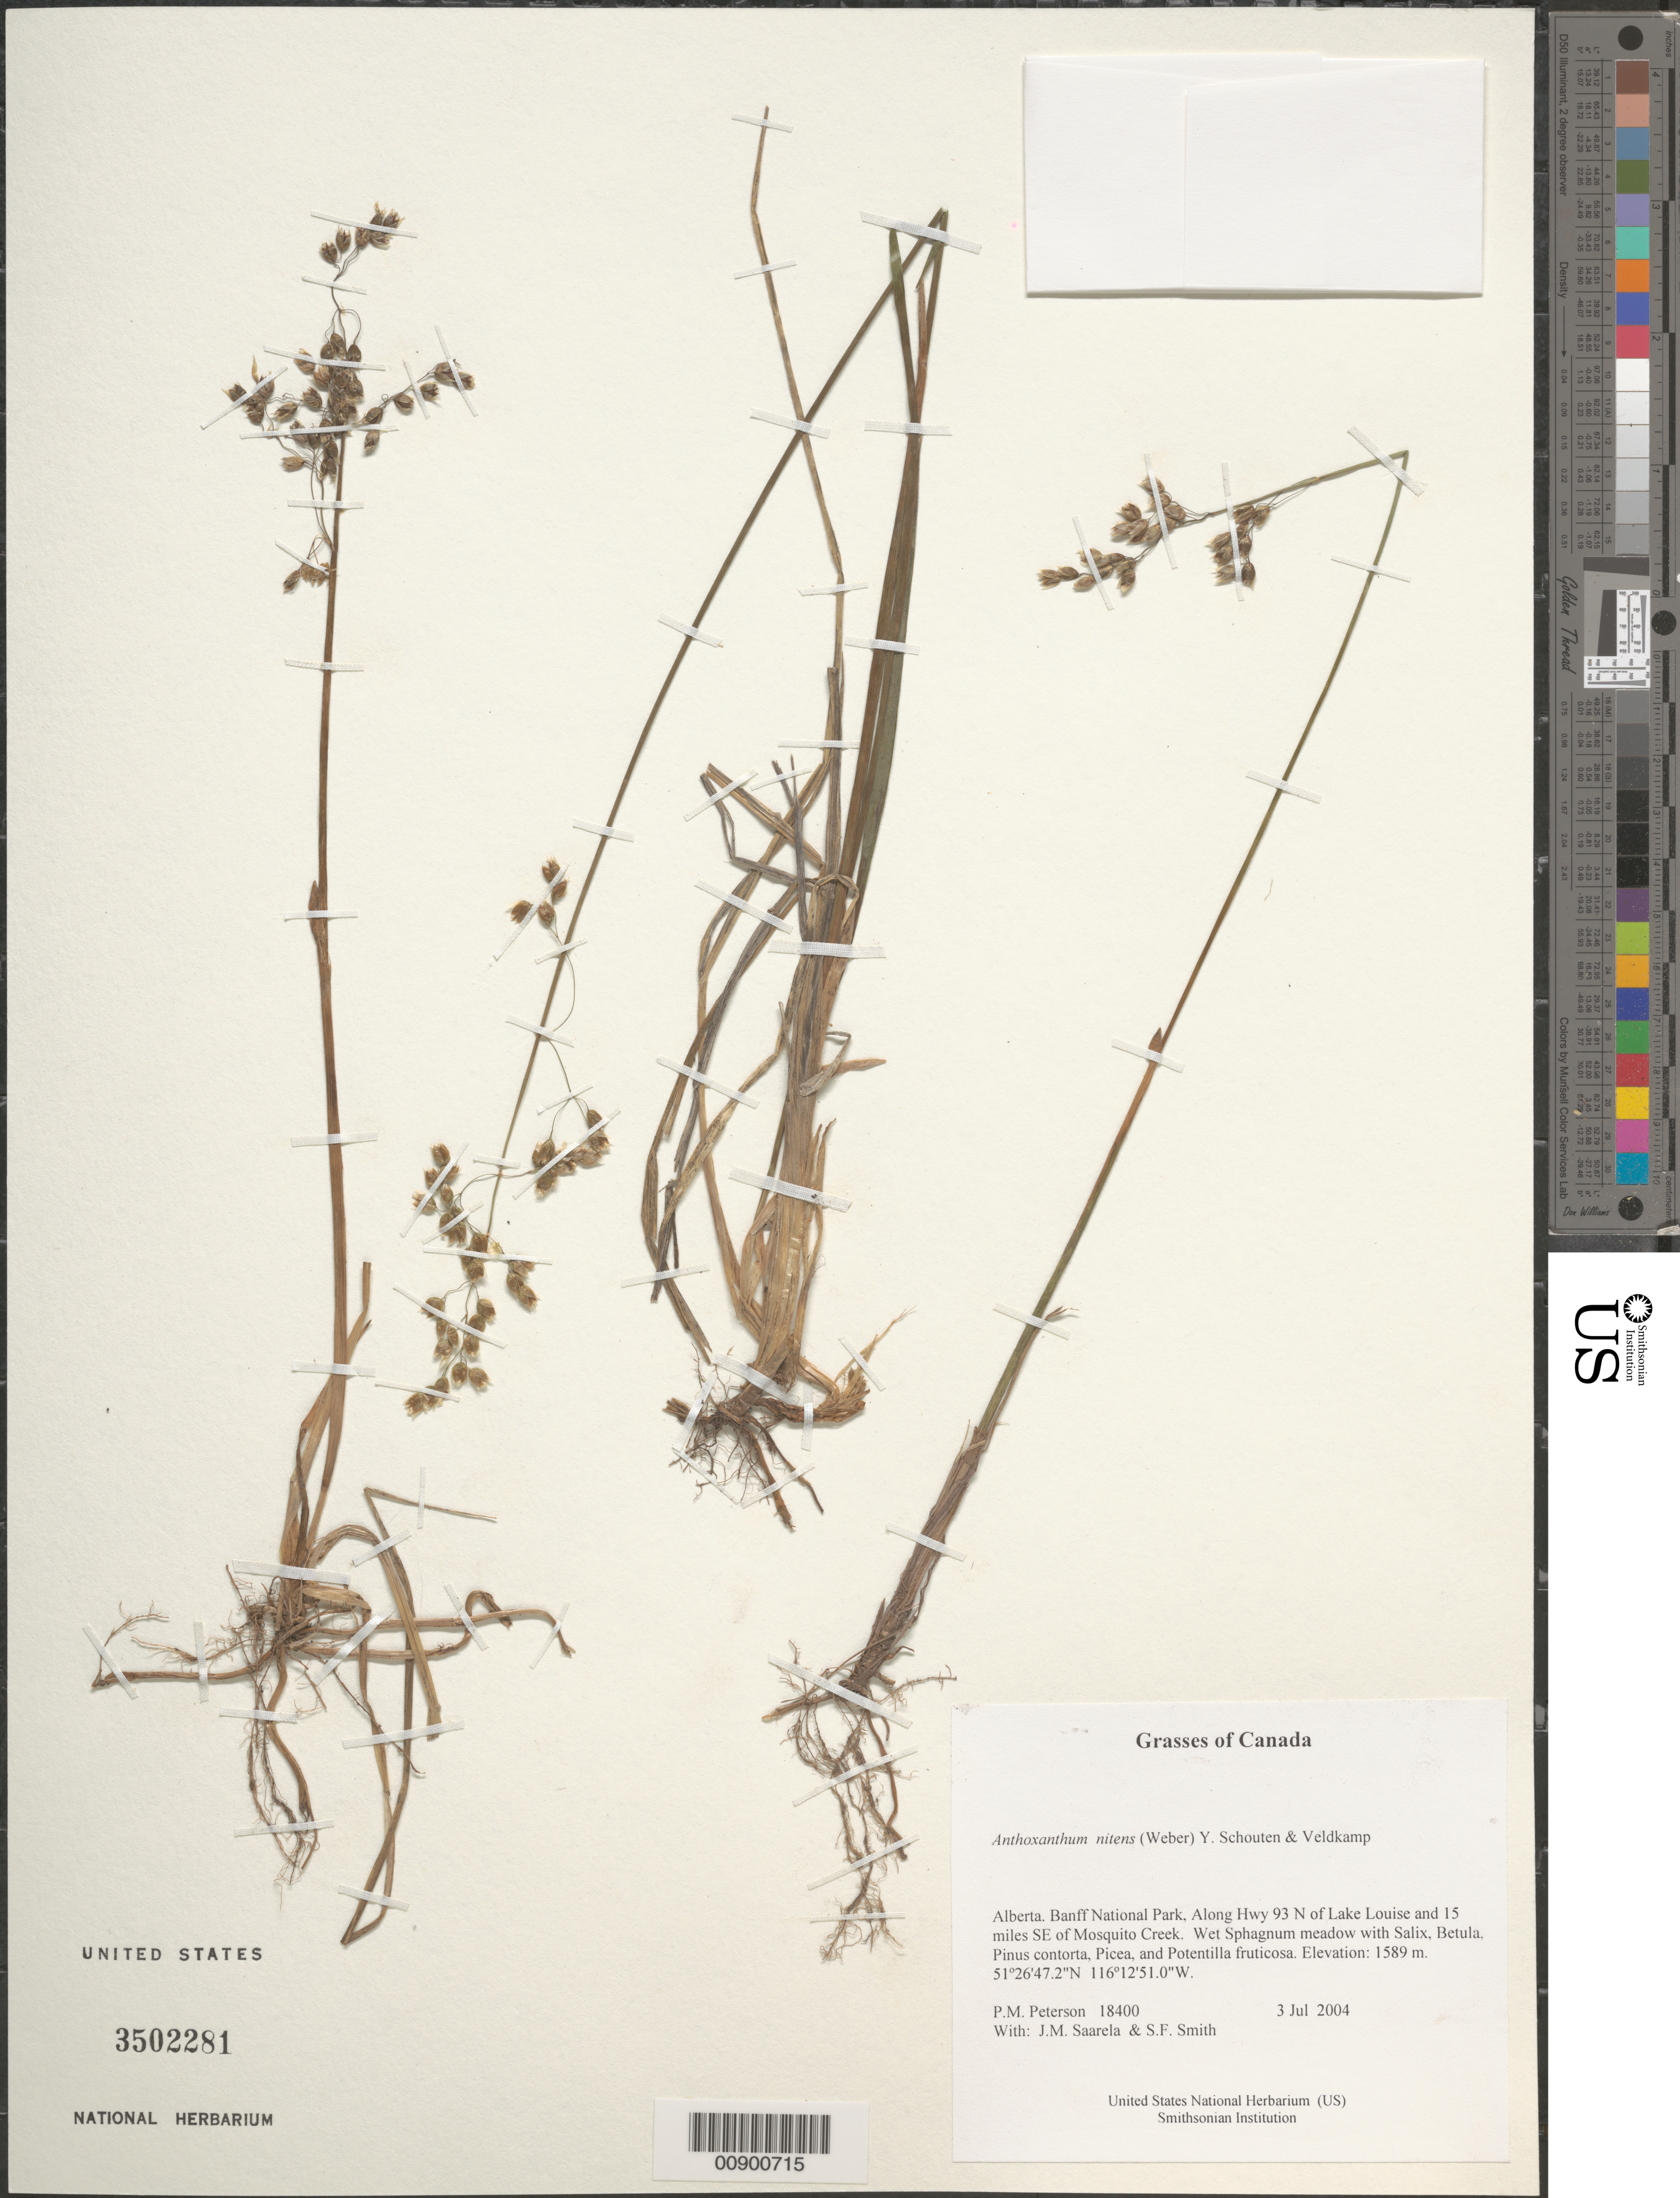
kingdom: Plantae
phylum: Tracheophyta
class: Liliopsida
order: Poales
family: Poaceae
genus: Anthoxanthum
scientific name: Anthoxanthum nitens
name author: (G.H. Weber) R.T.A. Schouten & Veldkamp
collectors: P. M. Peterson, J. Saarela & S.F. Smith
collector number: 18400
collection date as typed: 03 Jul 2004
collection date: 2004-07-03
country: Canada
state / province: Alberta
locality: Banff National Park, Along Hwy 93 N of Lake Louise and 15 miles SE of Mosquito Creek. Wet Sphagnum meadow with Salix, Betula, Pinus contorta, Picea, and Potentilla fruticosa.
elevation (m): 1589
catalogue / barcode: US 3502281